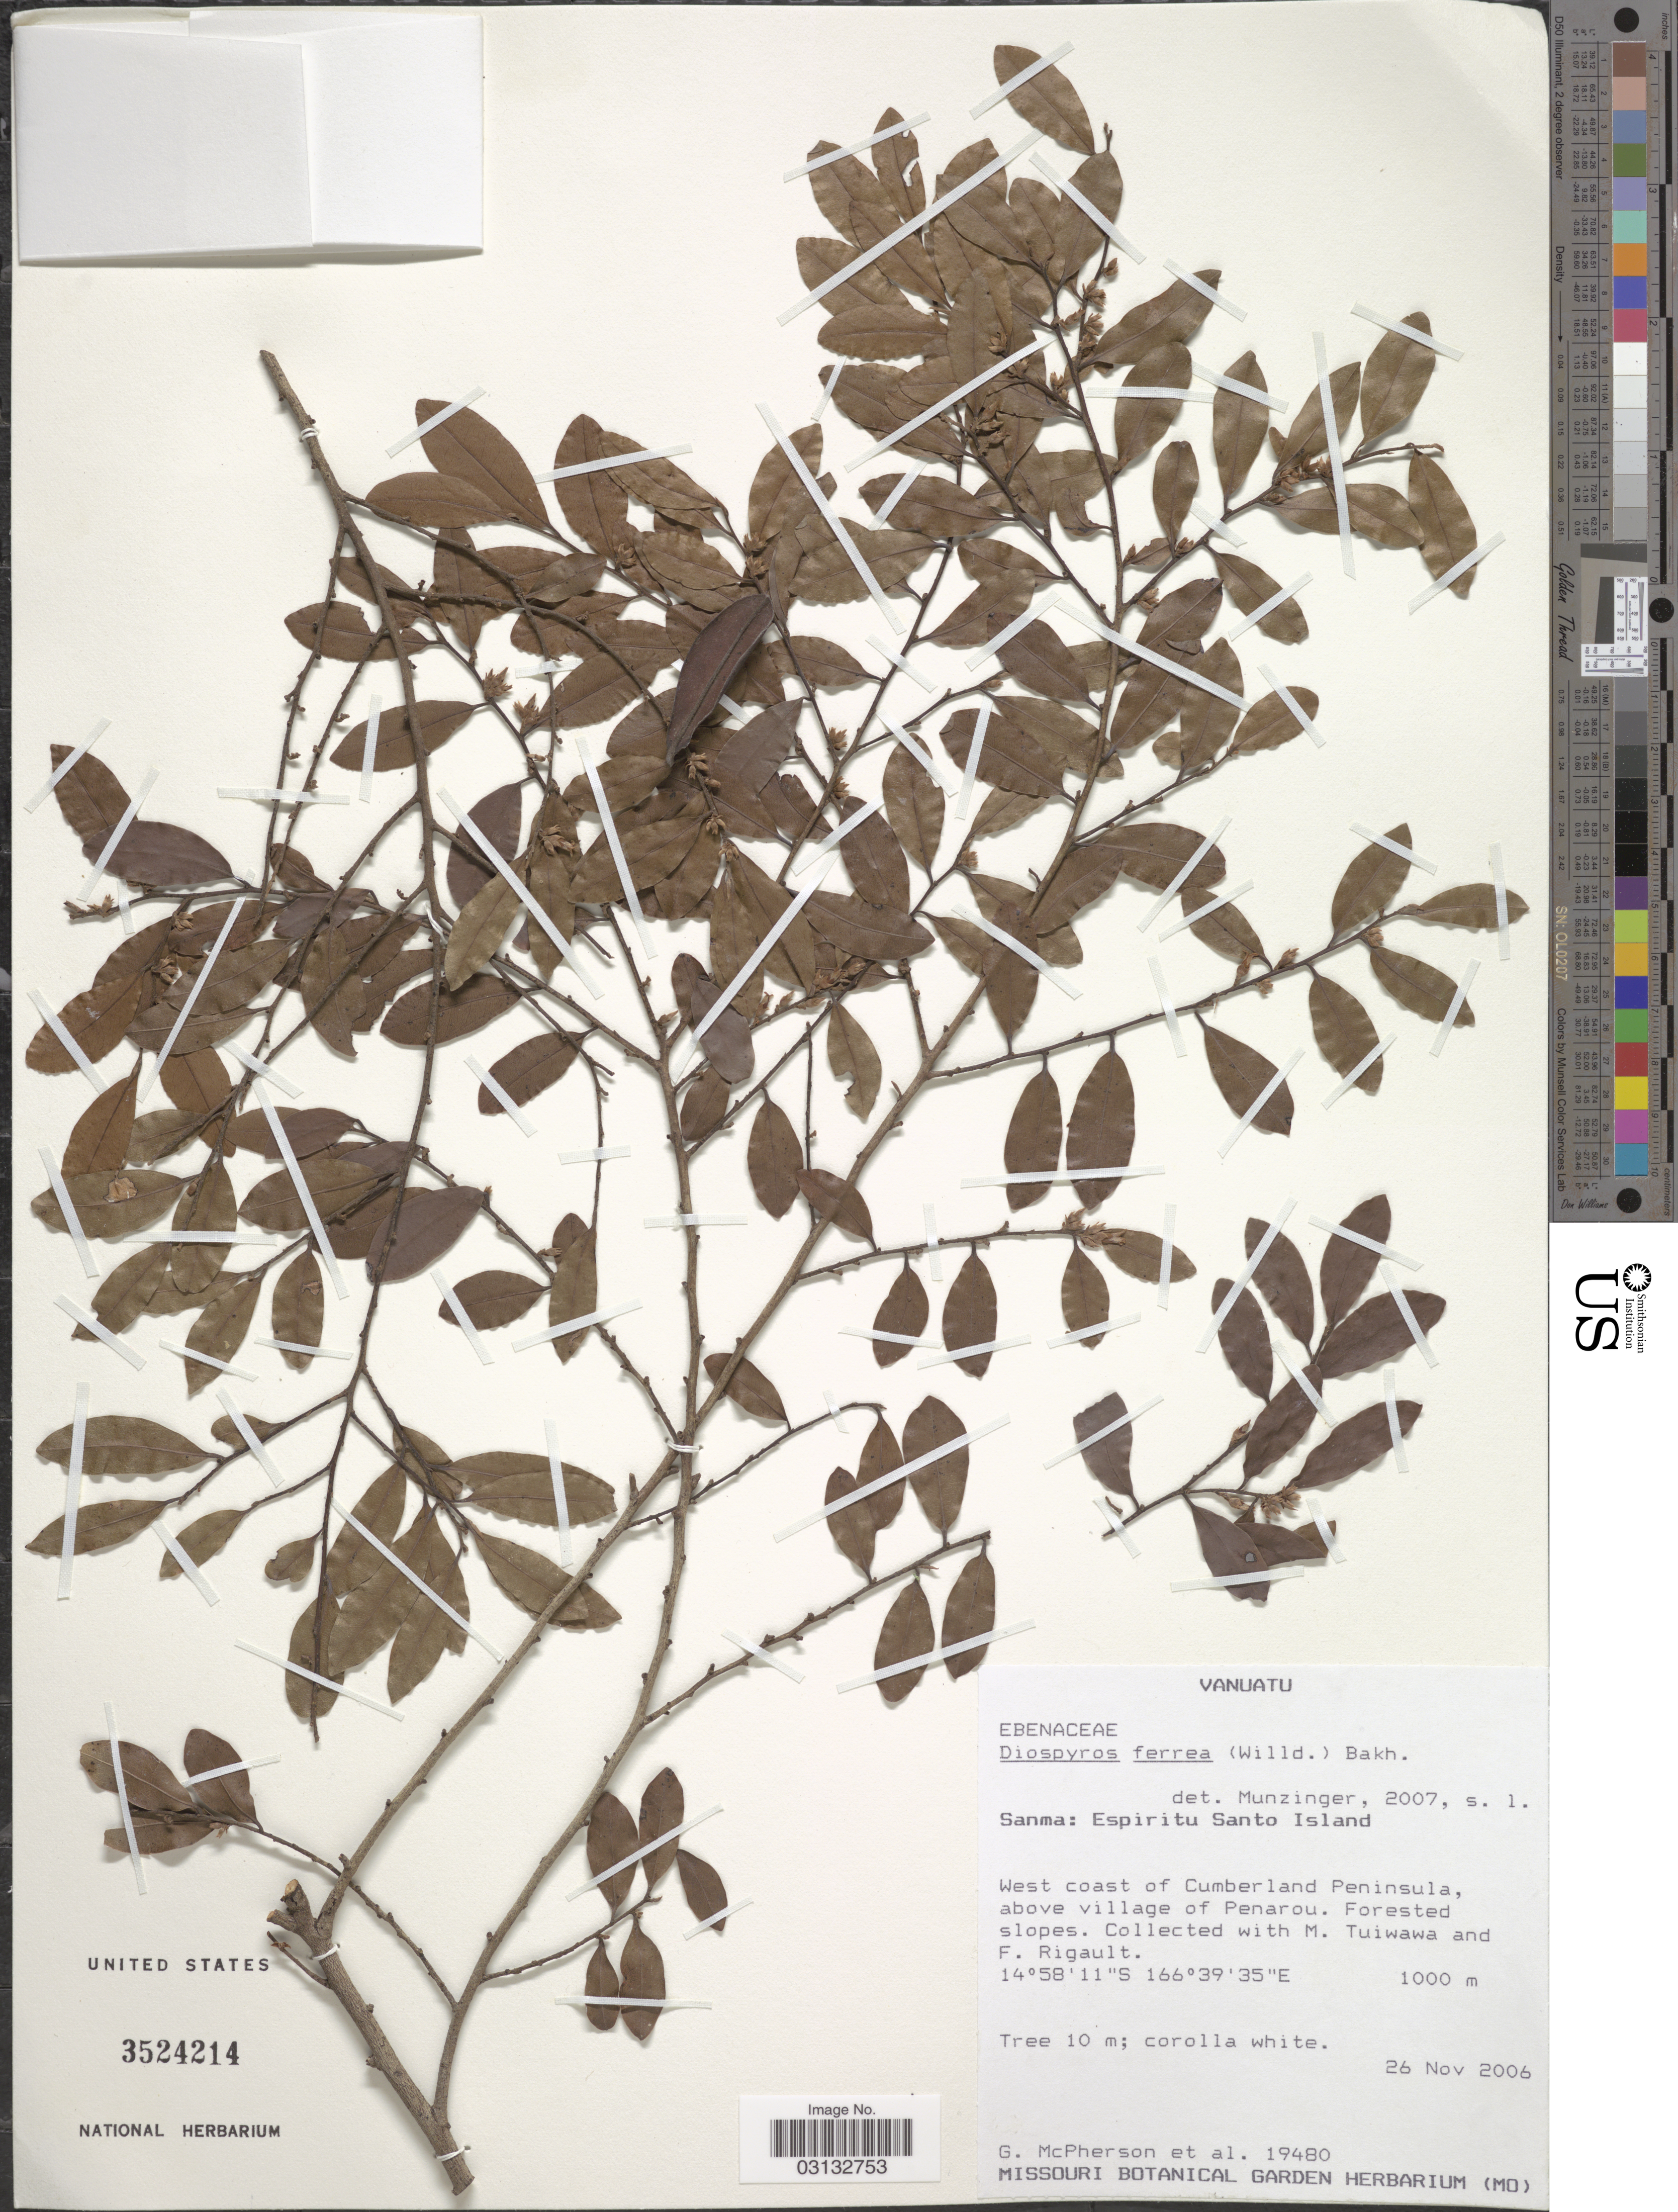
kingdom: Plantae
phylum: Tracheophyta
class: Magnoliopsida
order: Ericales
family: Ebenaceae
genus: Diospyros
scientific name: Diospyros ferrea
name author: (Willd.) Bakh.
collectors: G. McPherson, M. Tuiwawa & F. Rigault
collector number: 19480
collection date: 2006-11-26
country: Vanuatu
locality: Sanma: Espiritu Santo Island. West coast of Cumberland Peninsula, above village of Penarou.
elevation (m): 1000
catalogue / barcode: US 3524214